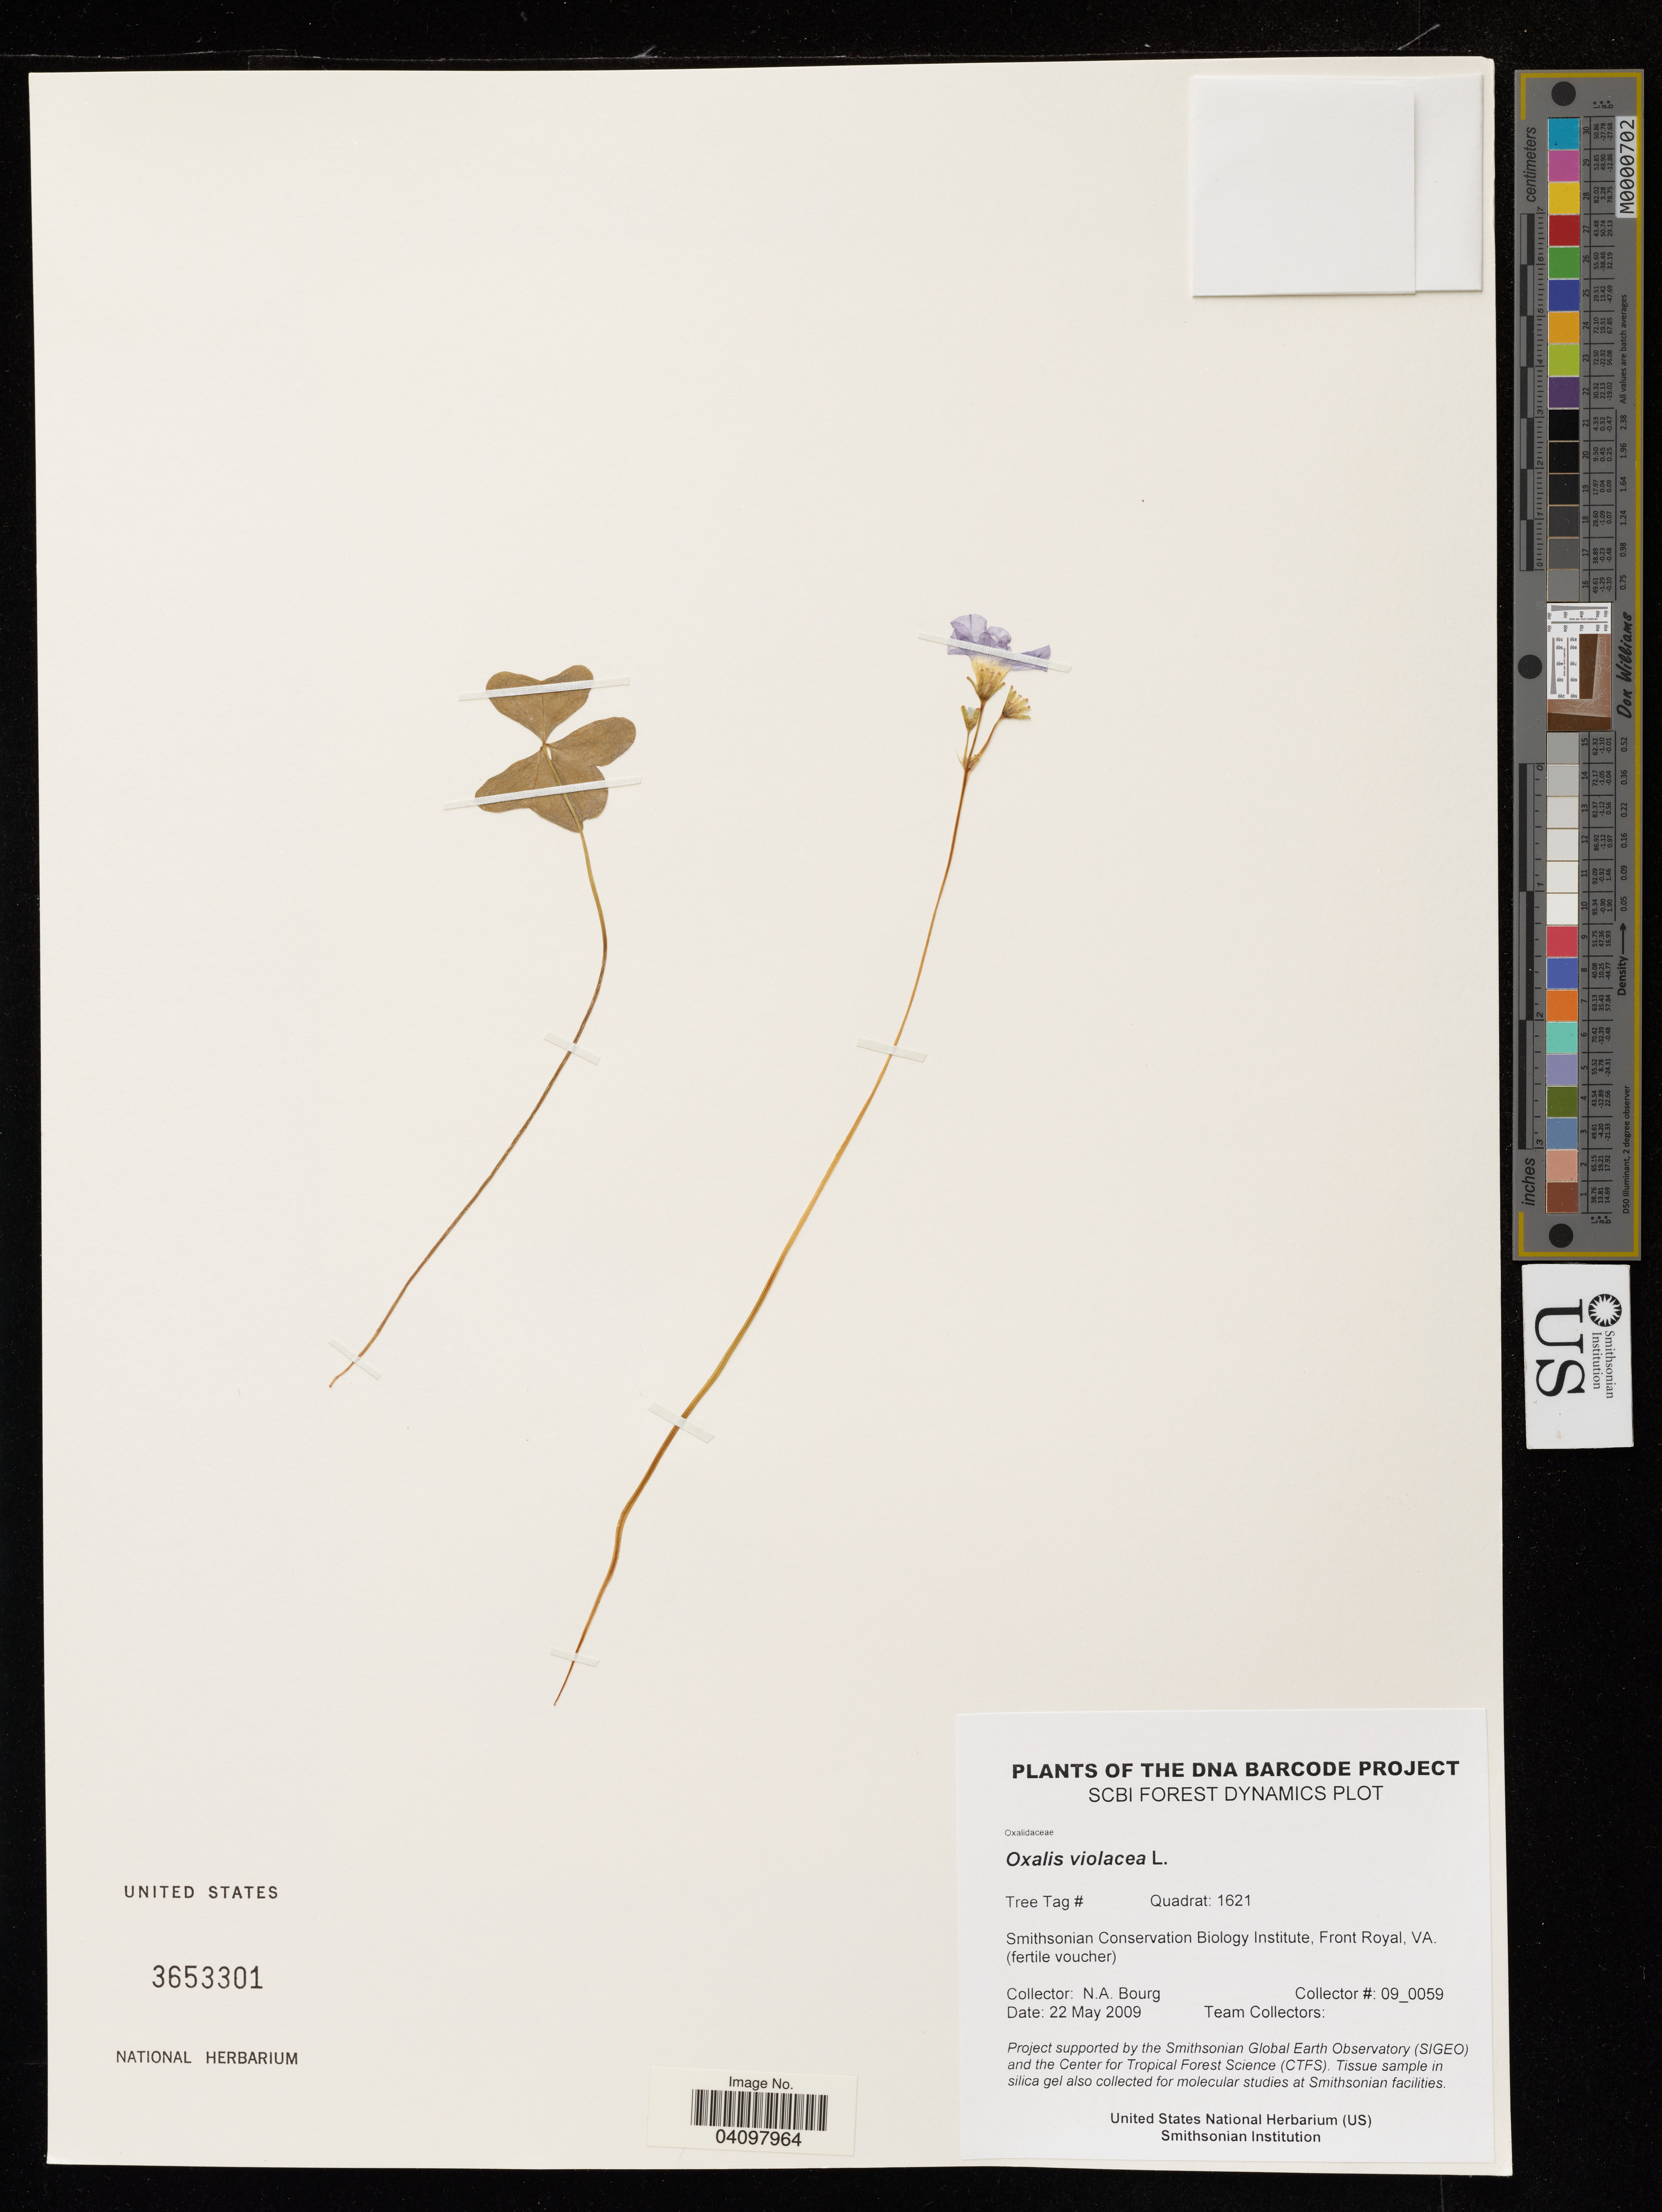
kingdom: Plantae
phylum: Tracheophyta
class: Magnoliopsida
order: Oxalidales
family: Oxalidaceae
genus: Oxalis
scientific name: Oxalis violacea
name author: L.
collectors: N. A. Bourg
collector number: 09_0059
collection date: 2009-05-22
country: United States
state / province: Virginia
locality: Smithsonian Conservation Biology Institute, Front Royal.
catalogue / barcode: US 3653301